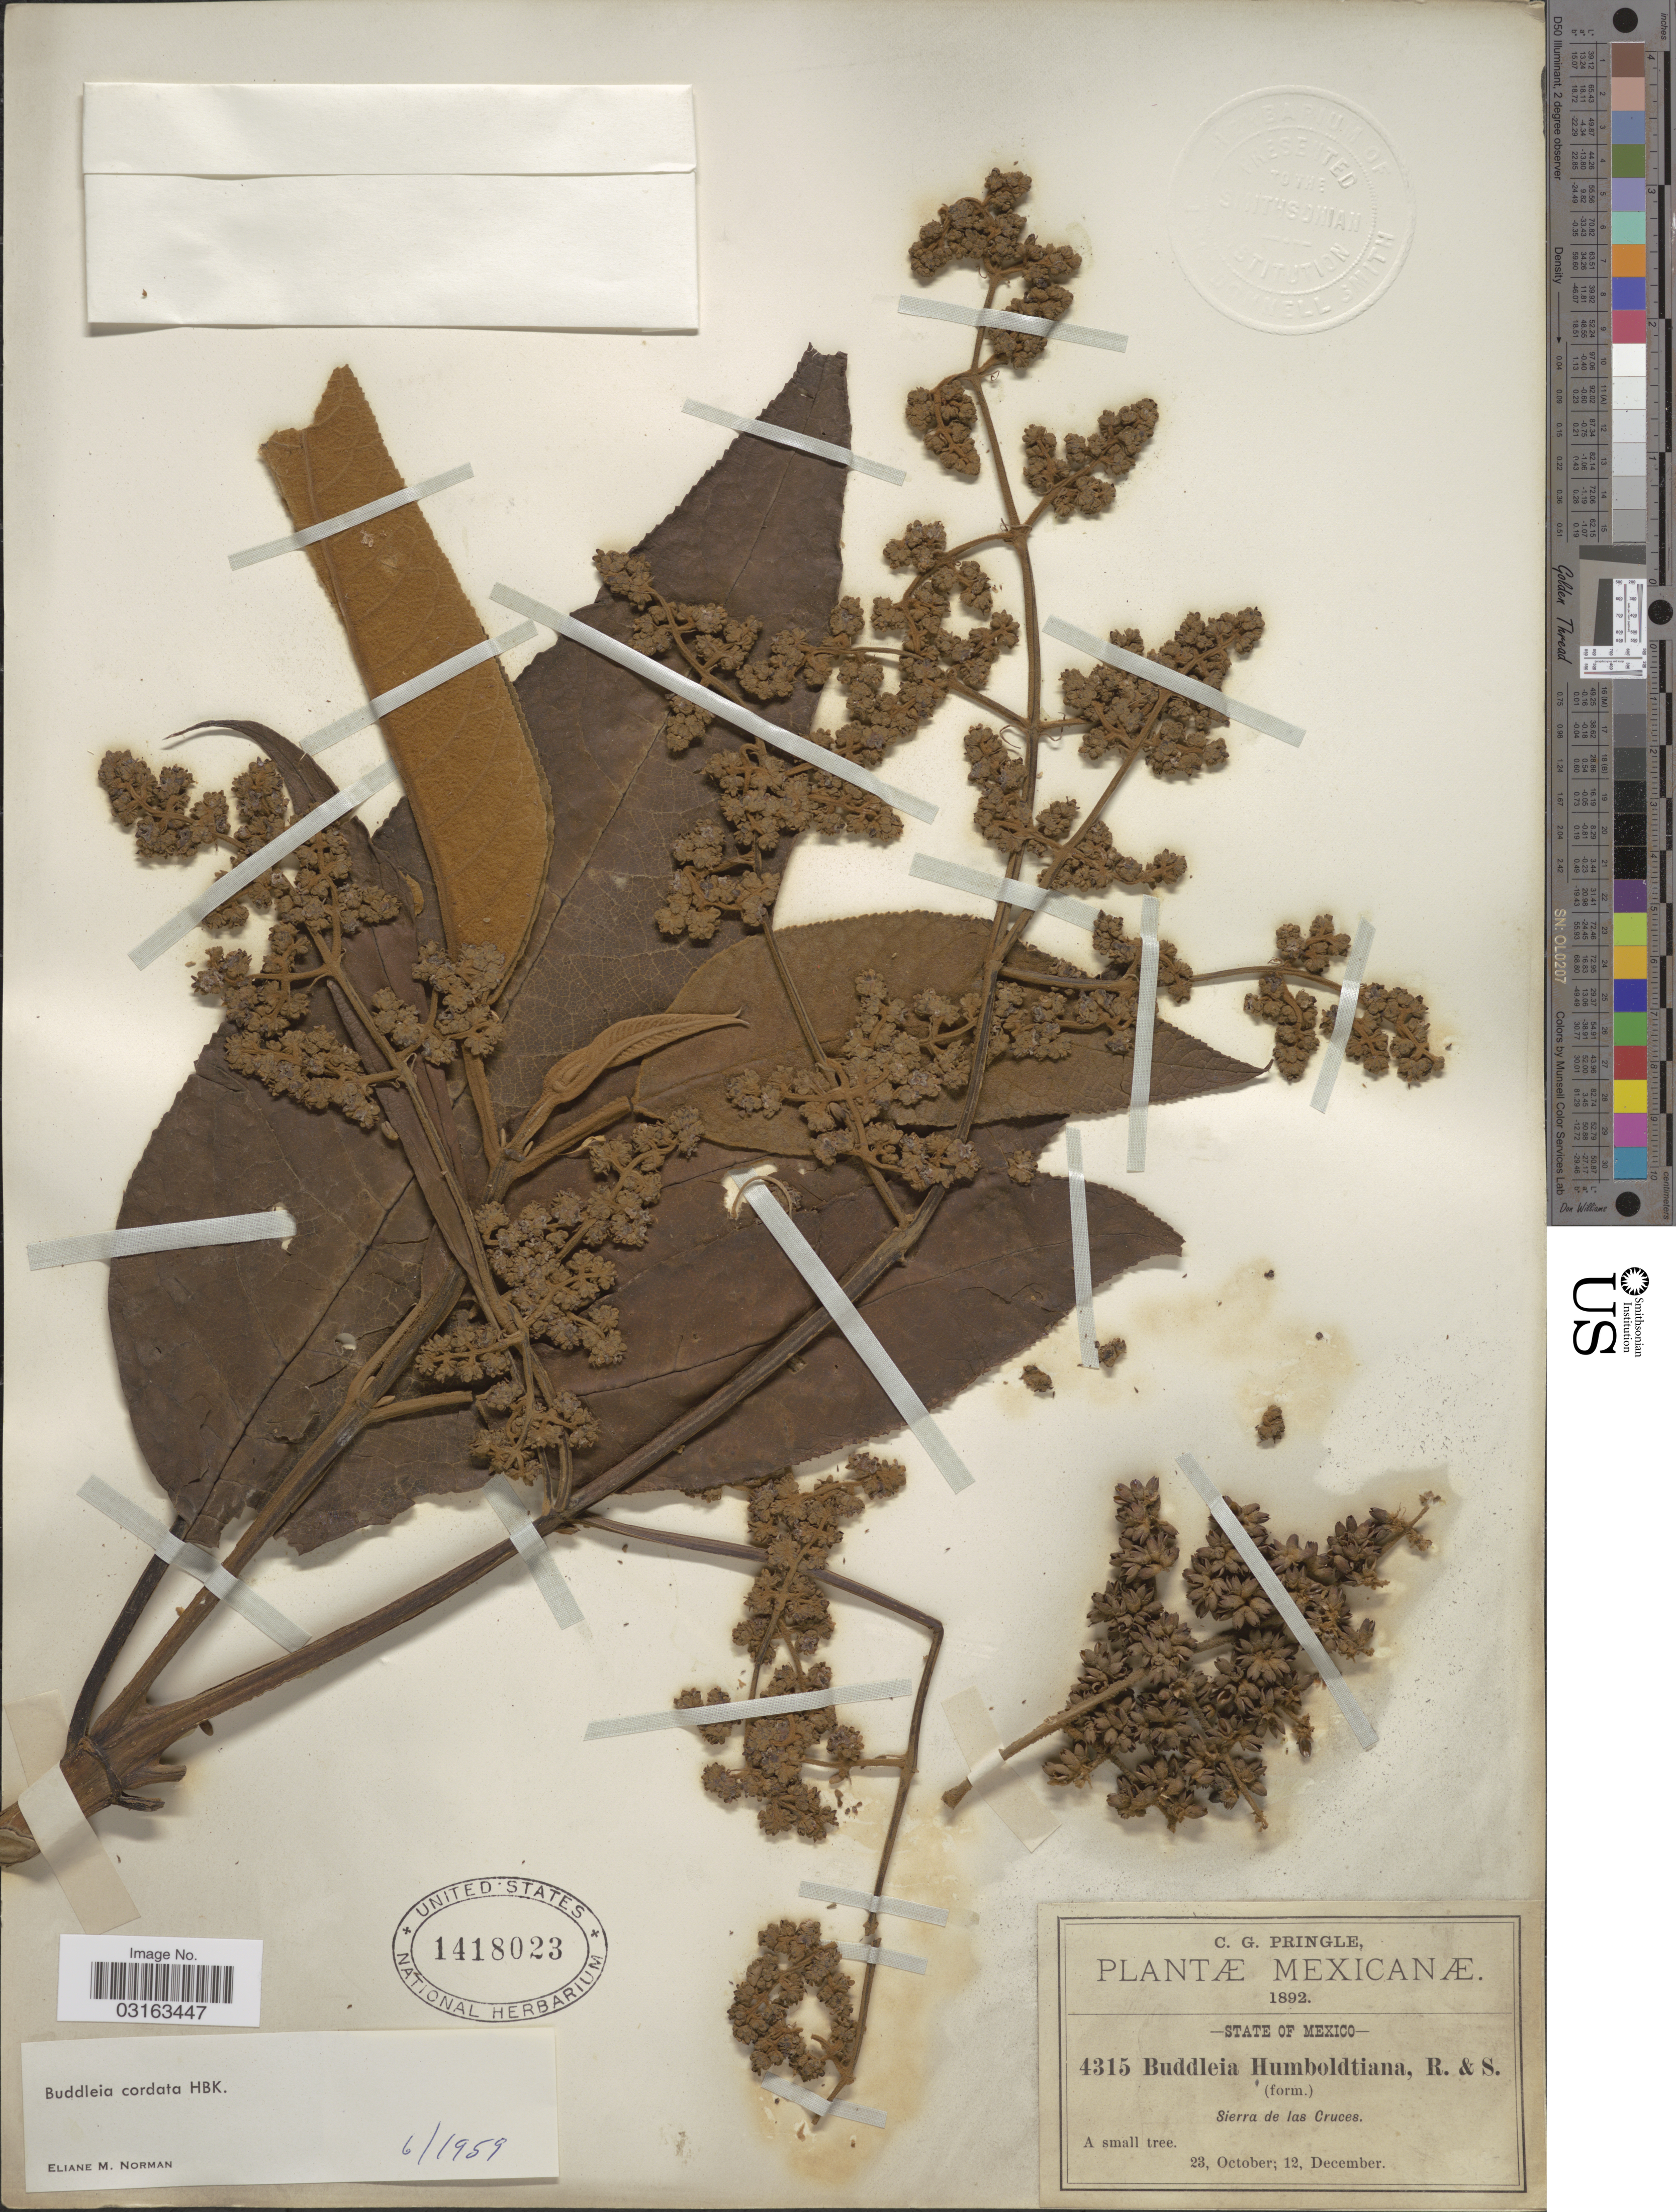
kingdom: Plantae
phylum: Tracheophyta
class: Magnoliopsida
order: Lamiales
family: Scrophulariaceae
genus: Buddleja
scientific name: Buddleja cordata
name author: Kunth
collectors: C. G. Pringle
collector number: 4315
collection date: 1892-10-23/1892-12-12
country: Mexico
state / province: México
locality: Sierra de las Cruces.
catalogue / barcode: US 1418023